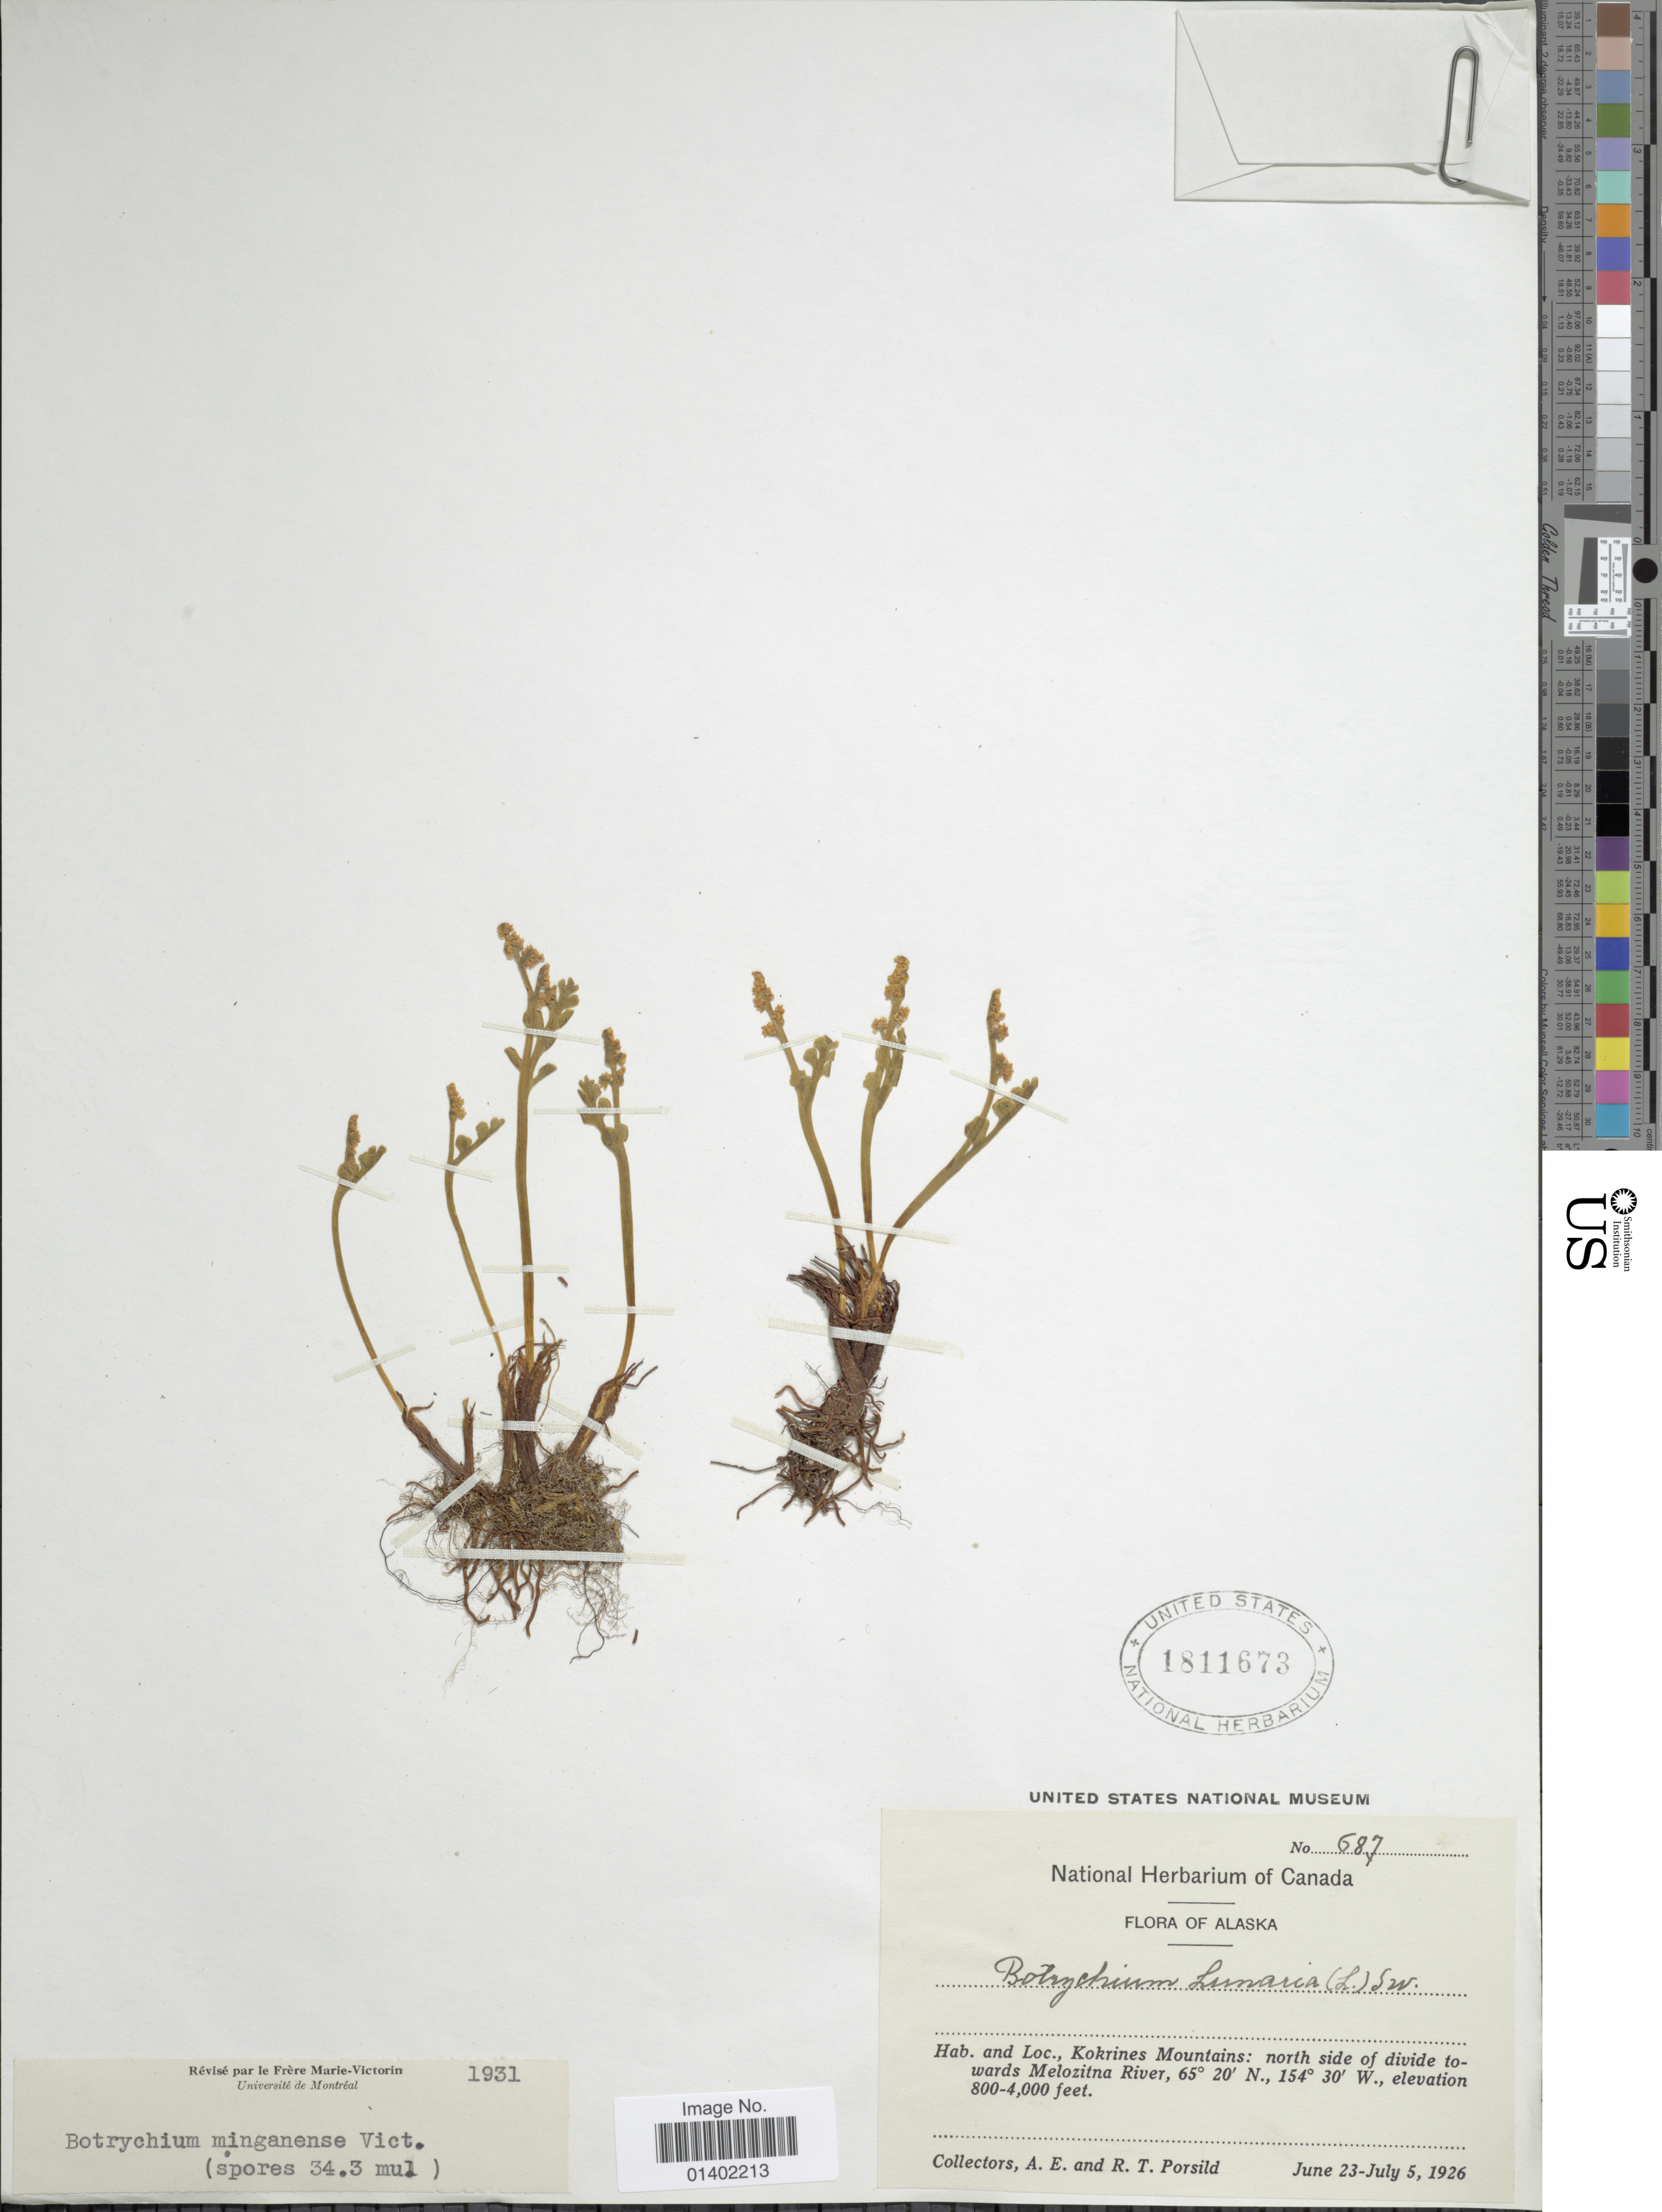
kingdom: Plantae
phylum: Tracheophyta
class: Polypodiopsida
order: Ophioglossales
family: Ophioglossaceae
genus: Botrychium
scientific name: Botrychium minganense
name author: Vict.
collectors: A. E. Porsild & R. T. Porsild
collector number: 687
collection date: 1926-06-23/1926-07-05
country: United States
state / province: Alaska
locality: Flora of Alaska, Kokrines Mountains, nort side of divide towards Melozitna River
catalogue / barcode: US 1811673